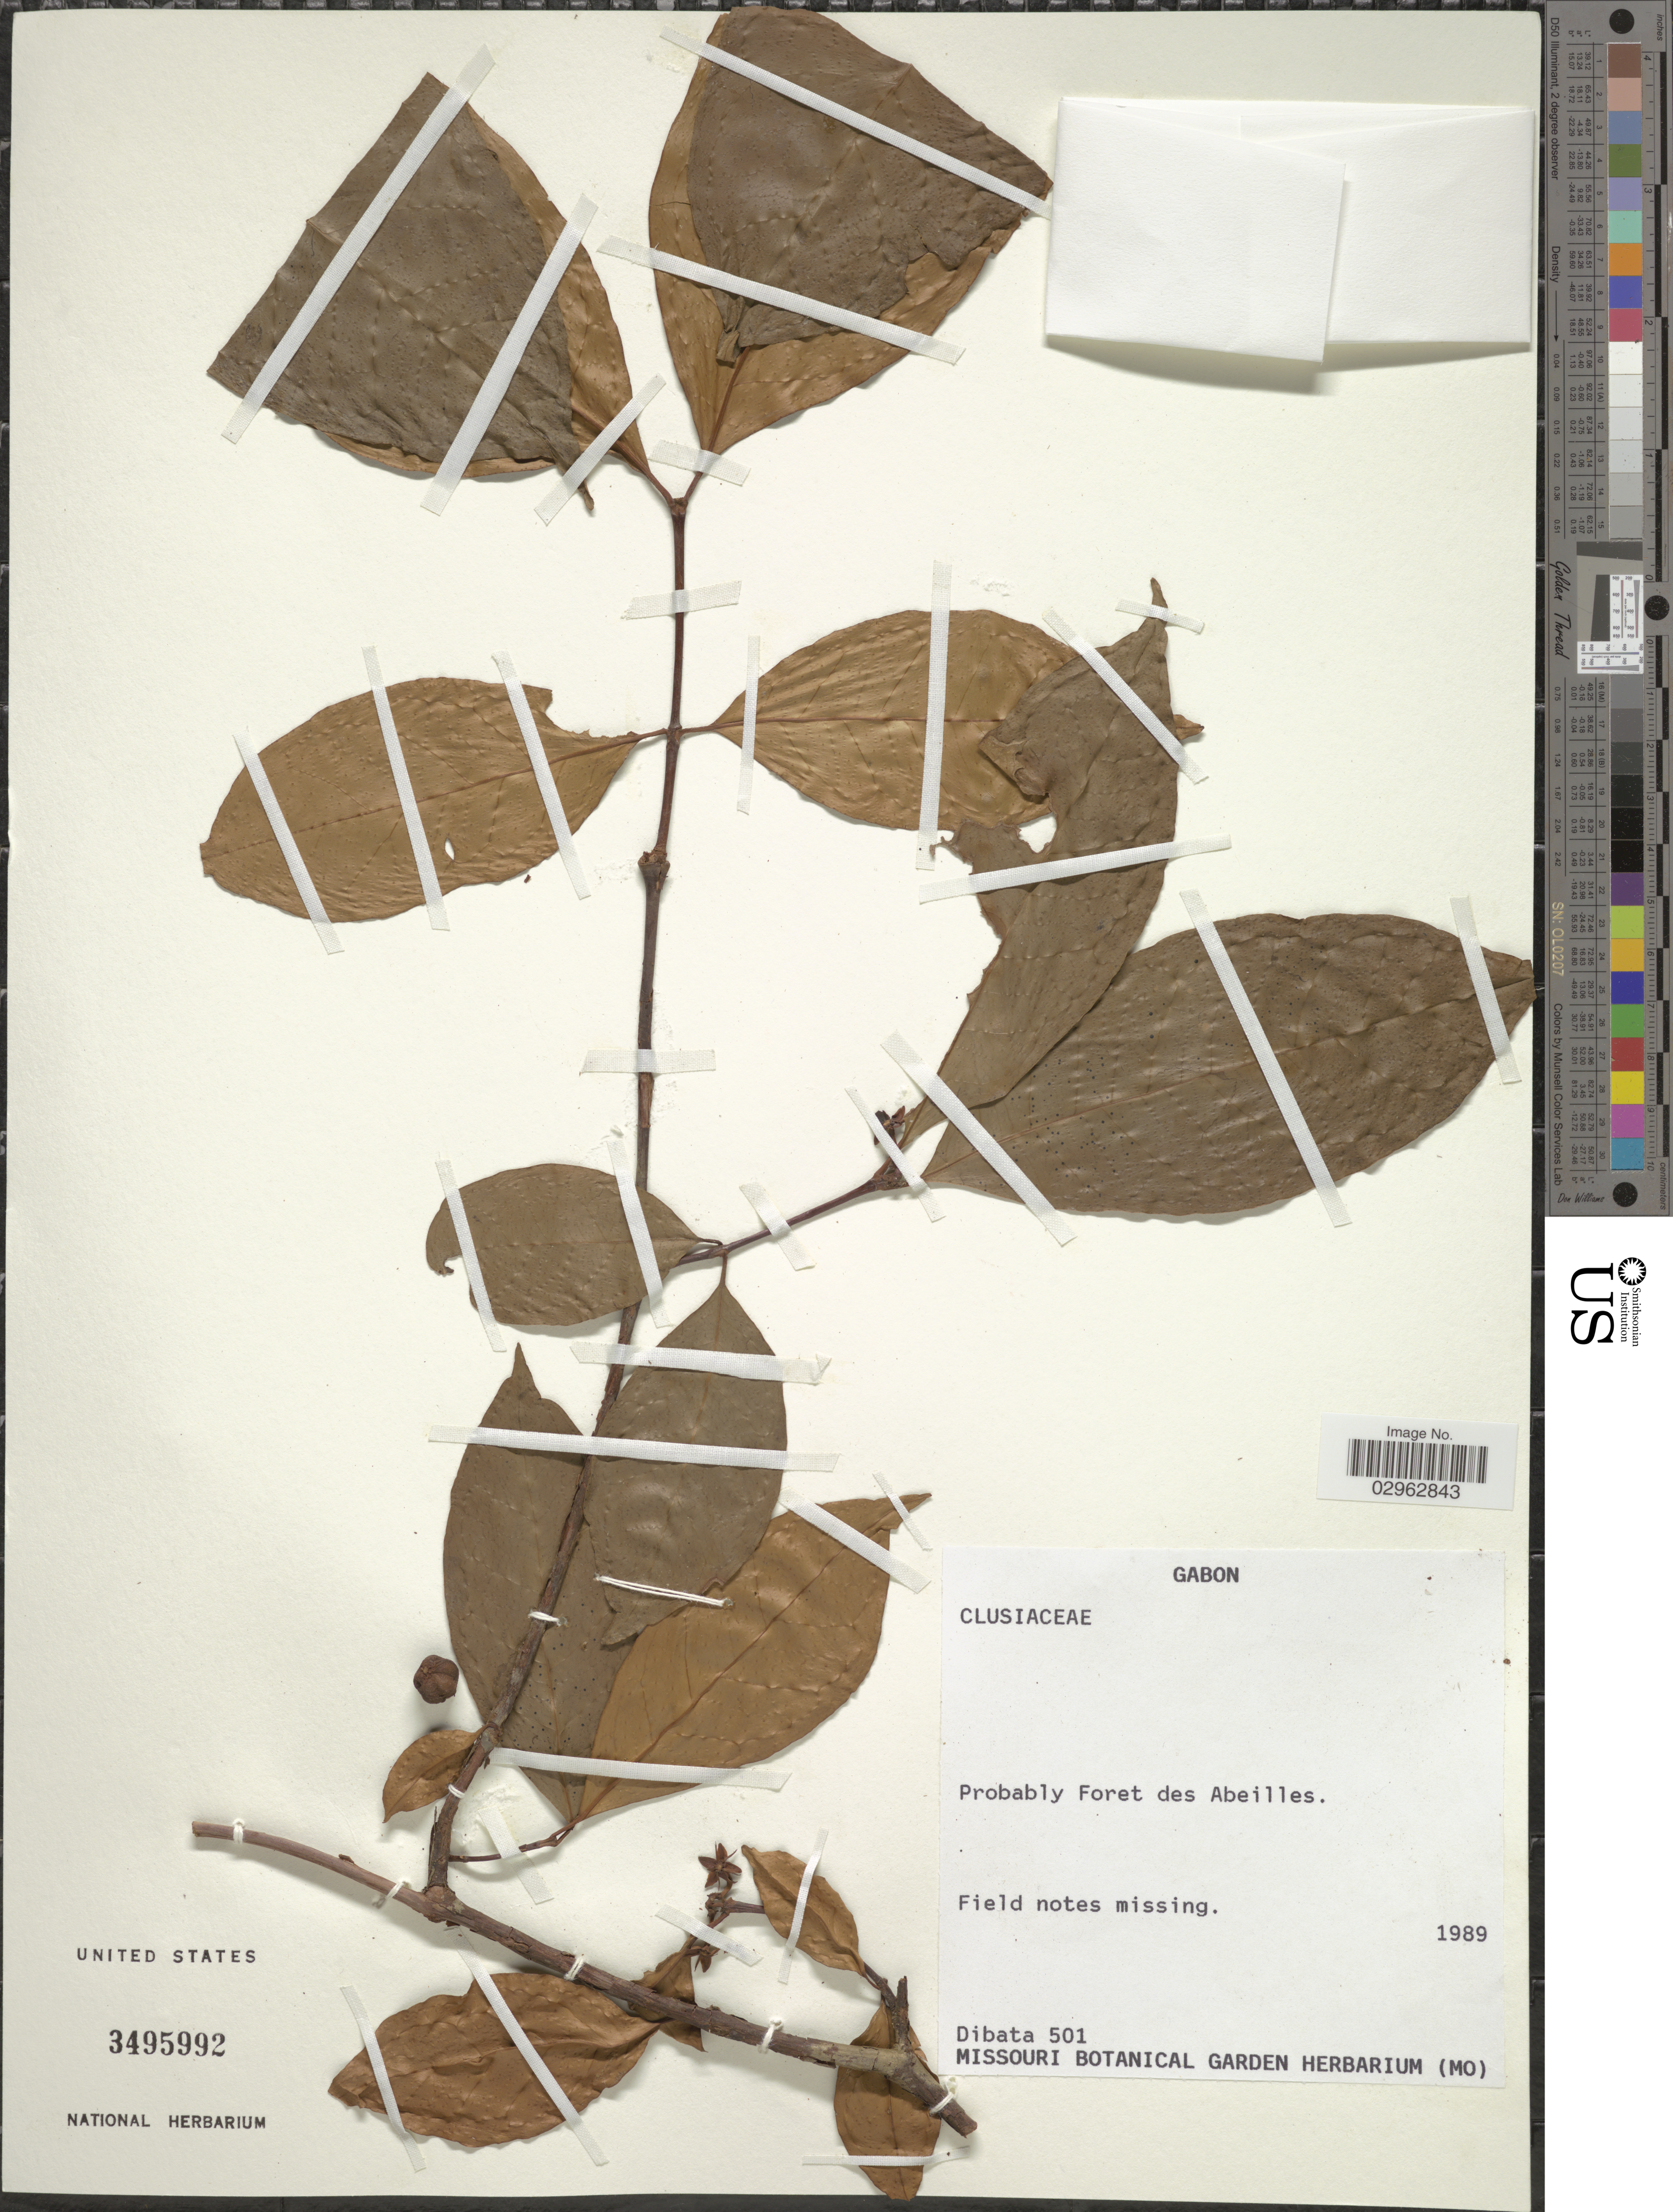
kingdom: Plantae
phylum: Tracheophyta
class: Magnoliopsida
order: Malpighiales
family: Clusiaceae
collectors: Dibata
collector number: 501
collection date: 1989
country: Gabon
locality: Foret des Abeilles.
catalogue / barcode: US 3495992